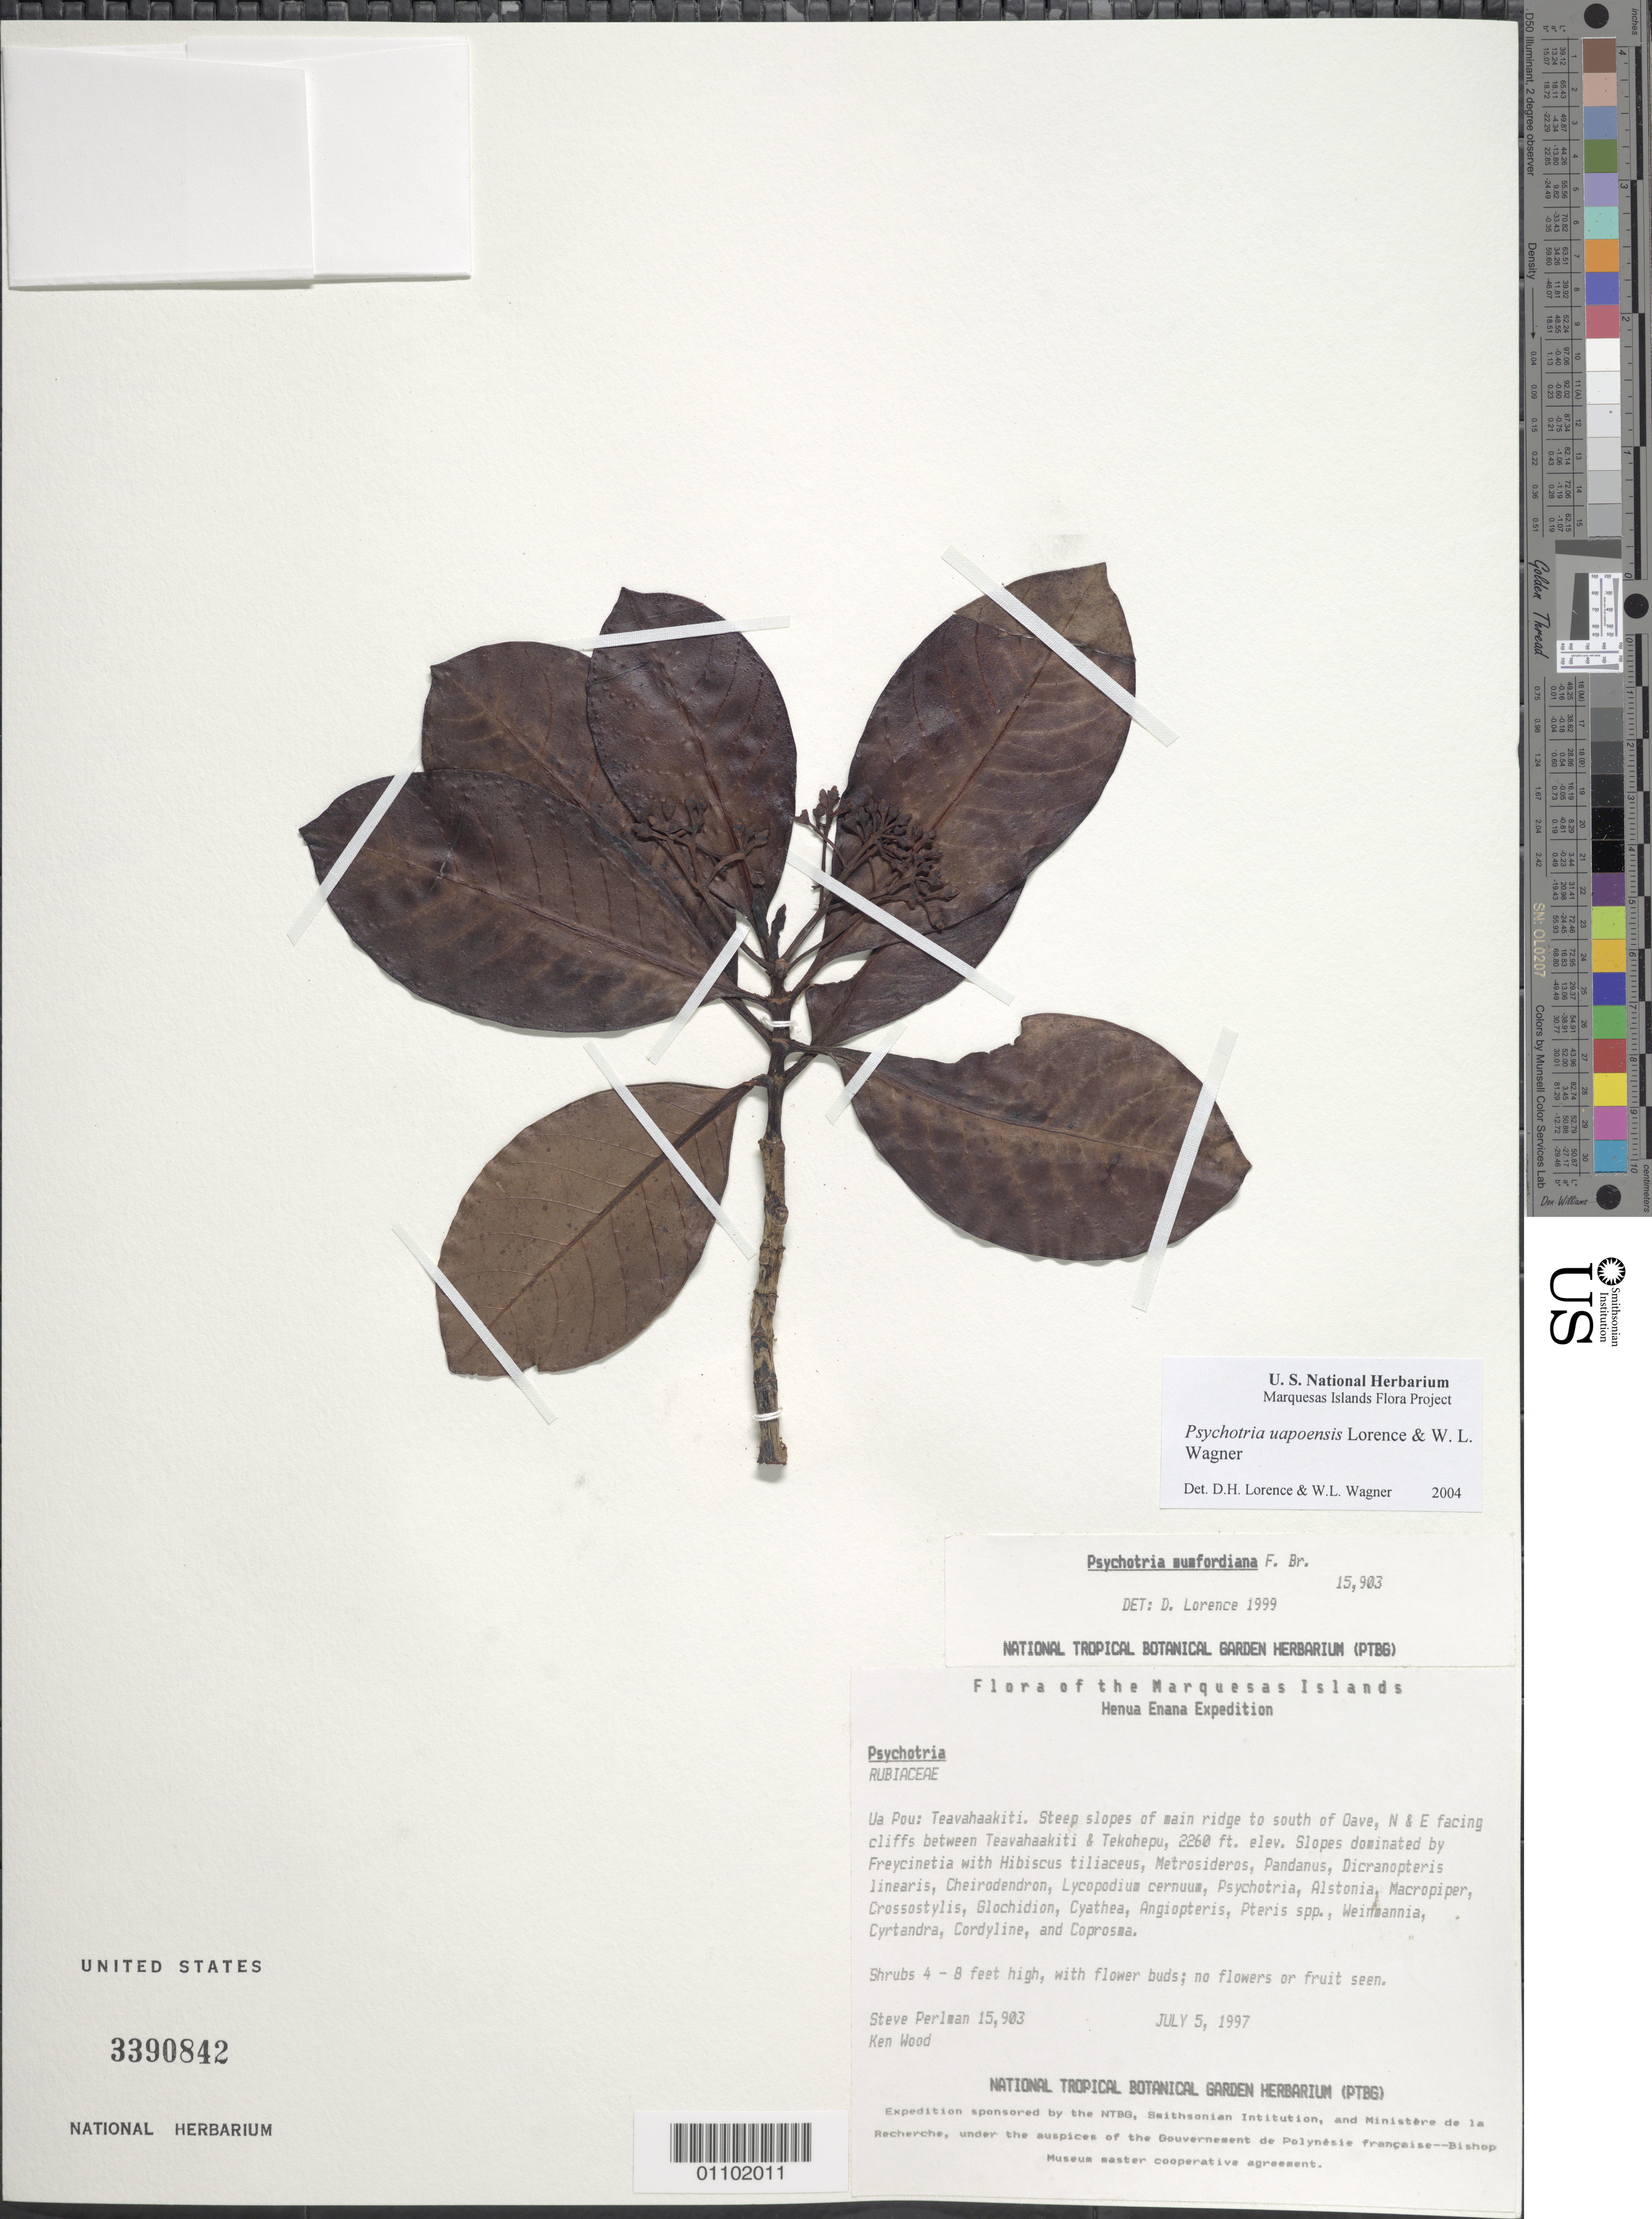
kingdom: Plantae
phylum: Tracheophyta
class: Magnoliopsida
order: Gentianales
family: Rubiaceae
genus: Psychotria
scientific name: Psychotria uapoensis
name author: Lorence & W.L. Wagner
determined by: Lorence, David H.; Wagner, W. H.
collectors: S. P. Perlman & K. R. Wood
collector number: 15903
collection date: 1997-07-05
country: French Polynesia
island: Ua Pou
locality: Teavahaakiti, steep slopes of main ridge to S of Oave, N & E facing cliffs between Teavahaakiti & Tekohepu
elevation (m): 689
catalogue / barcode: US 3390842